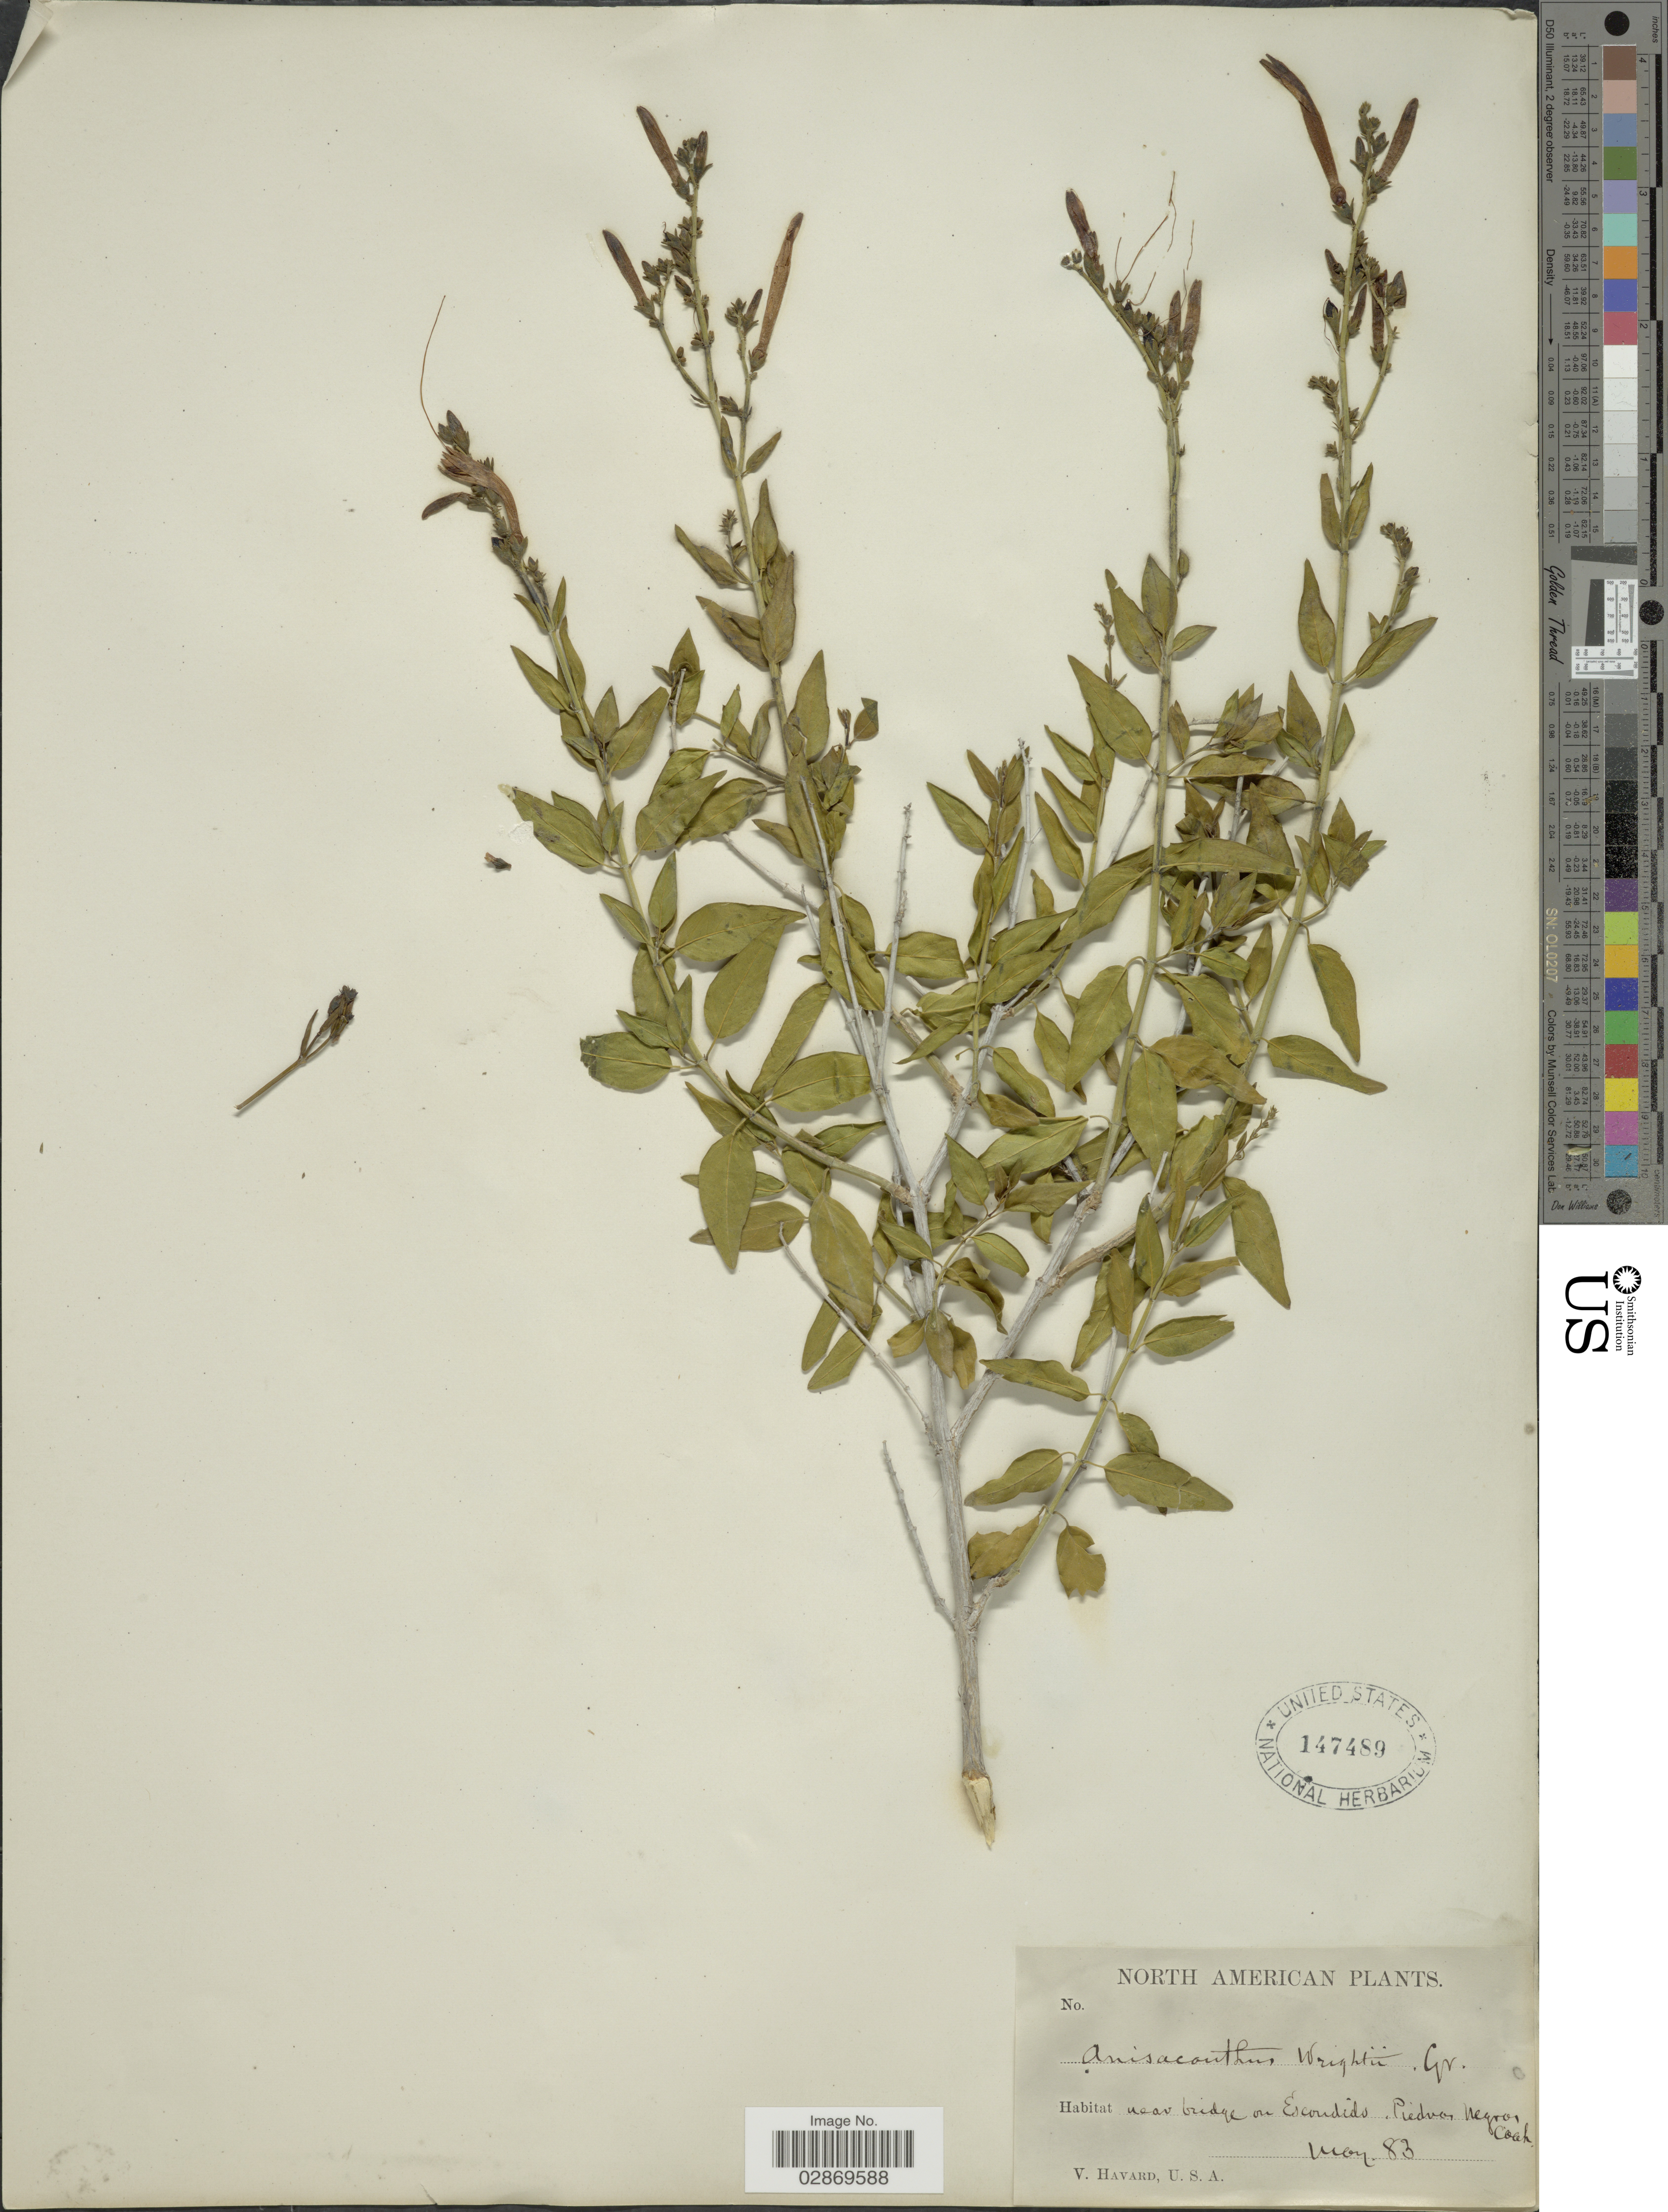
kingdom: Plantae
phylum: Tracheophyta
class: Magnoliopsida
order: Lamiales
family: Acanthaceae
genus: Anisacanthus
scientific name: Anisacanthus wrightii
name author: (Torr.) A. Gray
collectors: V. Havard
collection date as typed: Transcribed d/m/y: /5/83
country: Mexico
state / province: Coahuila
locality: Near bridge on Escondido, Piedros Negros.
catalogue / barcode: US 147489